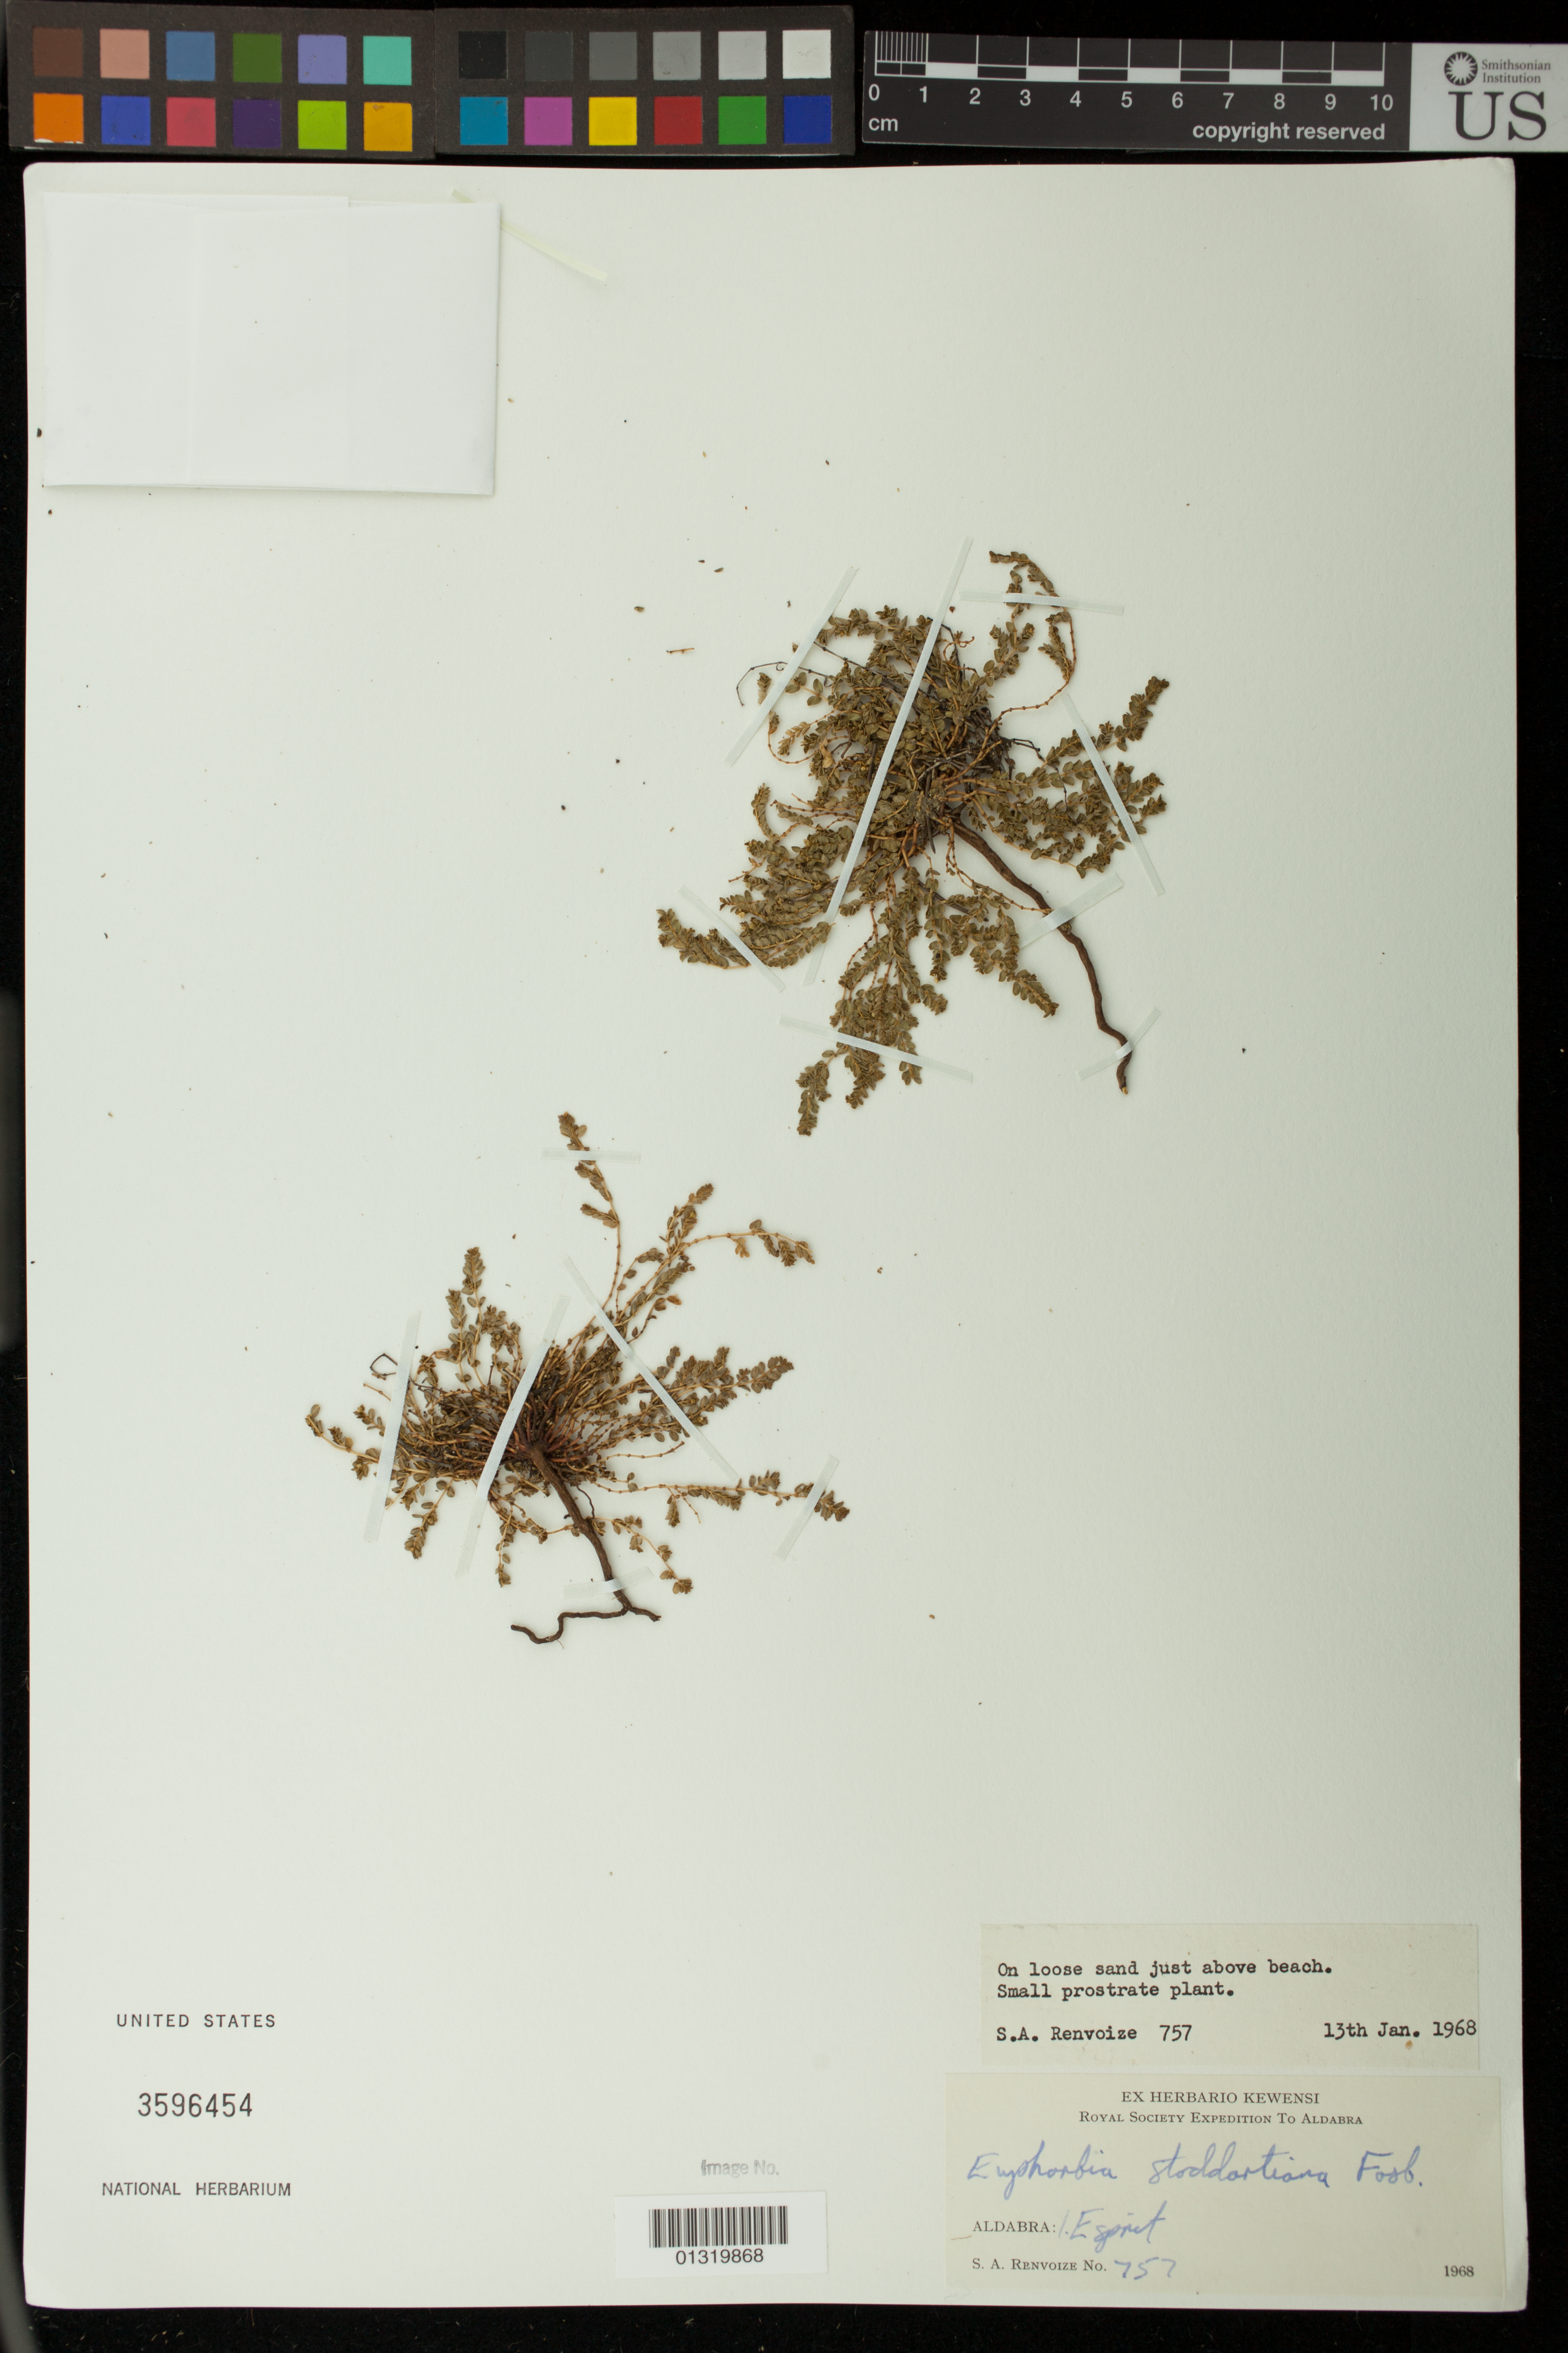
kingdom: Plantae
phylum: Tracheophyta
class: Magnoliopsida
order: Malpighiales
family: Euphorbiaceae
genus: Euphorbia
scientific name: Euphorbia stoddartii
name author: Fosberg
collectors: S. A. Renvoize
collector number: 757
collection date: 1968-01-13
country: Seychelles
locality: Aldabra; I. Esprit; above beach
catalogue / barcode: US 3596454